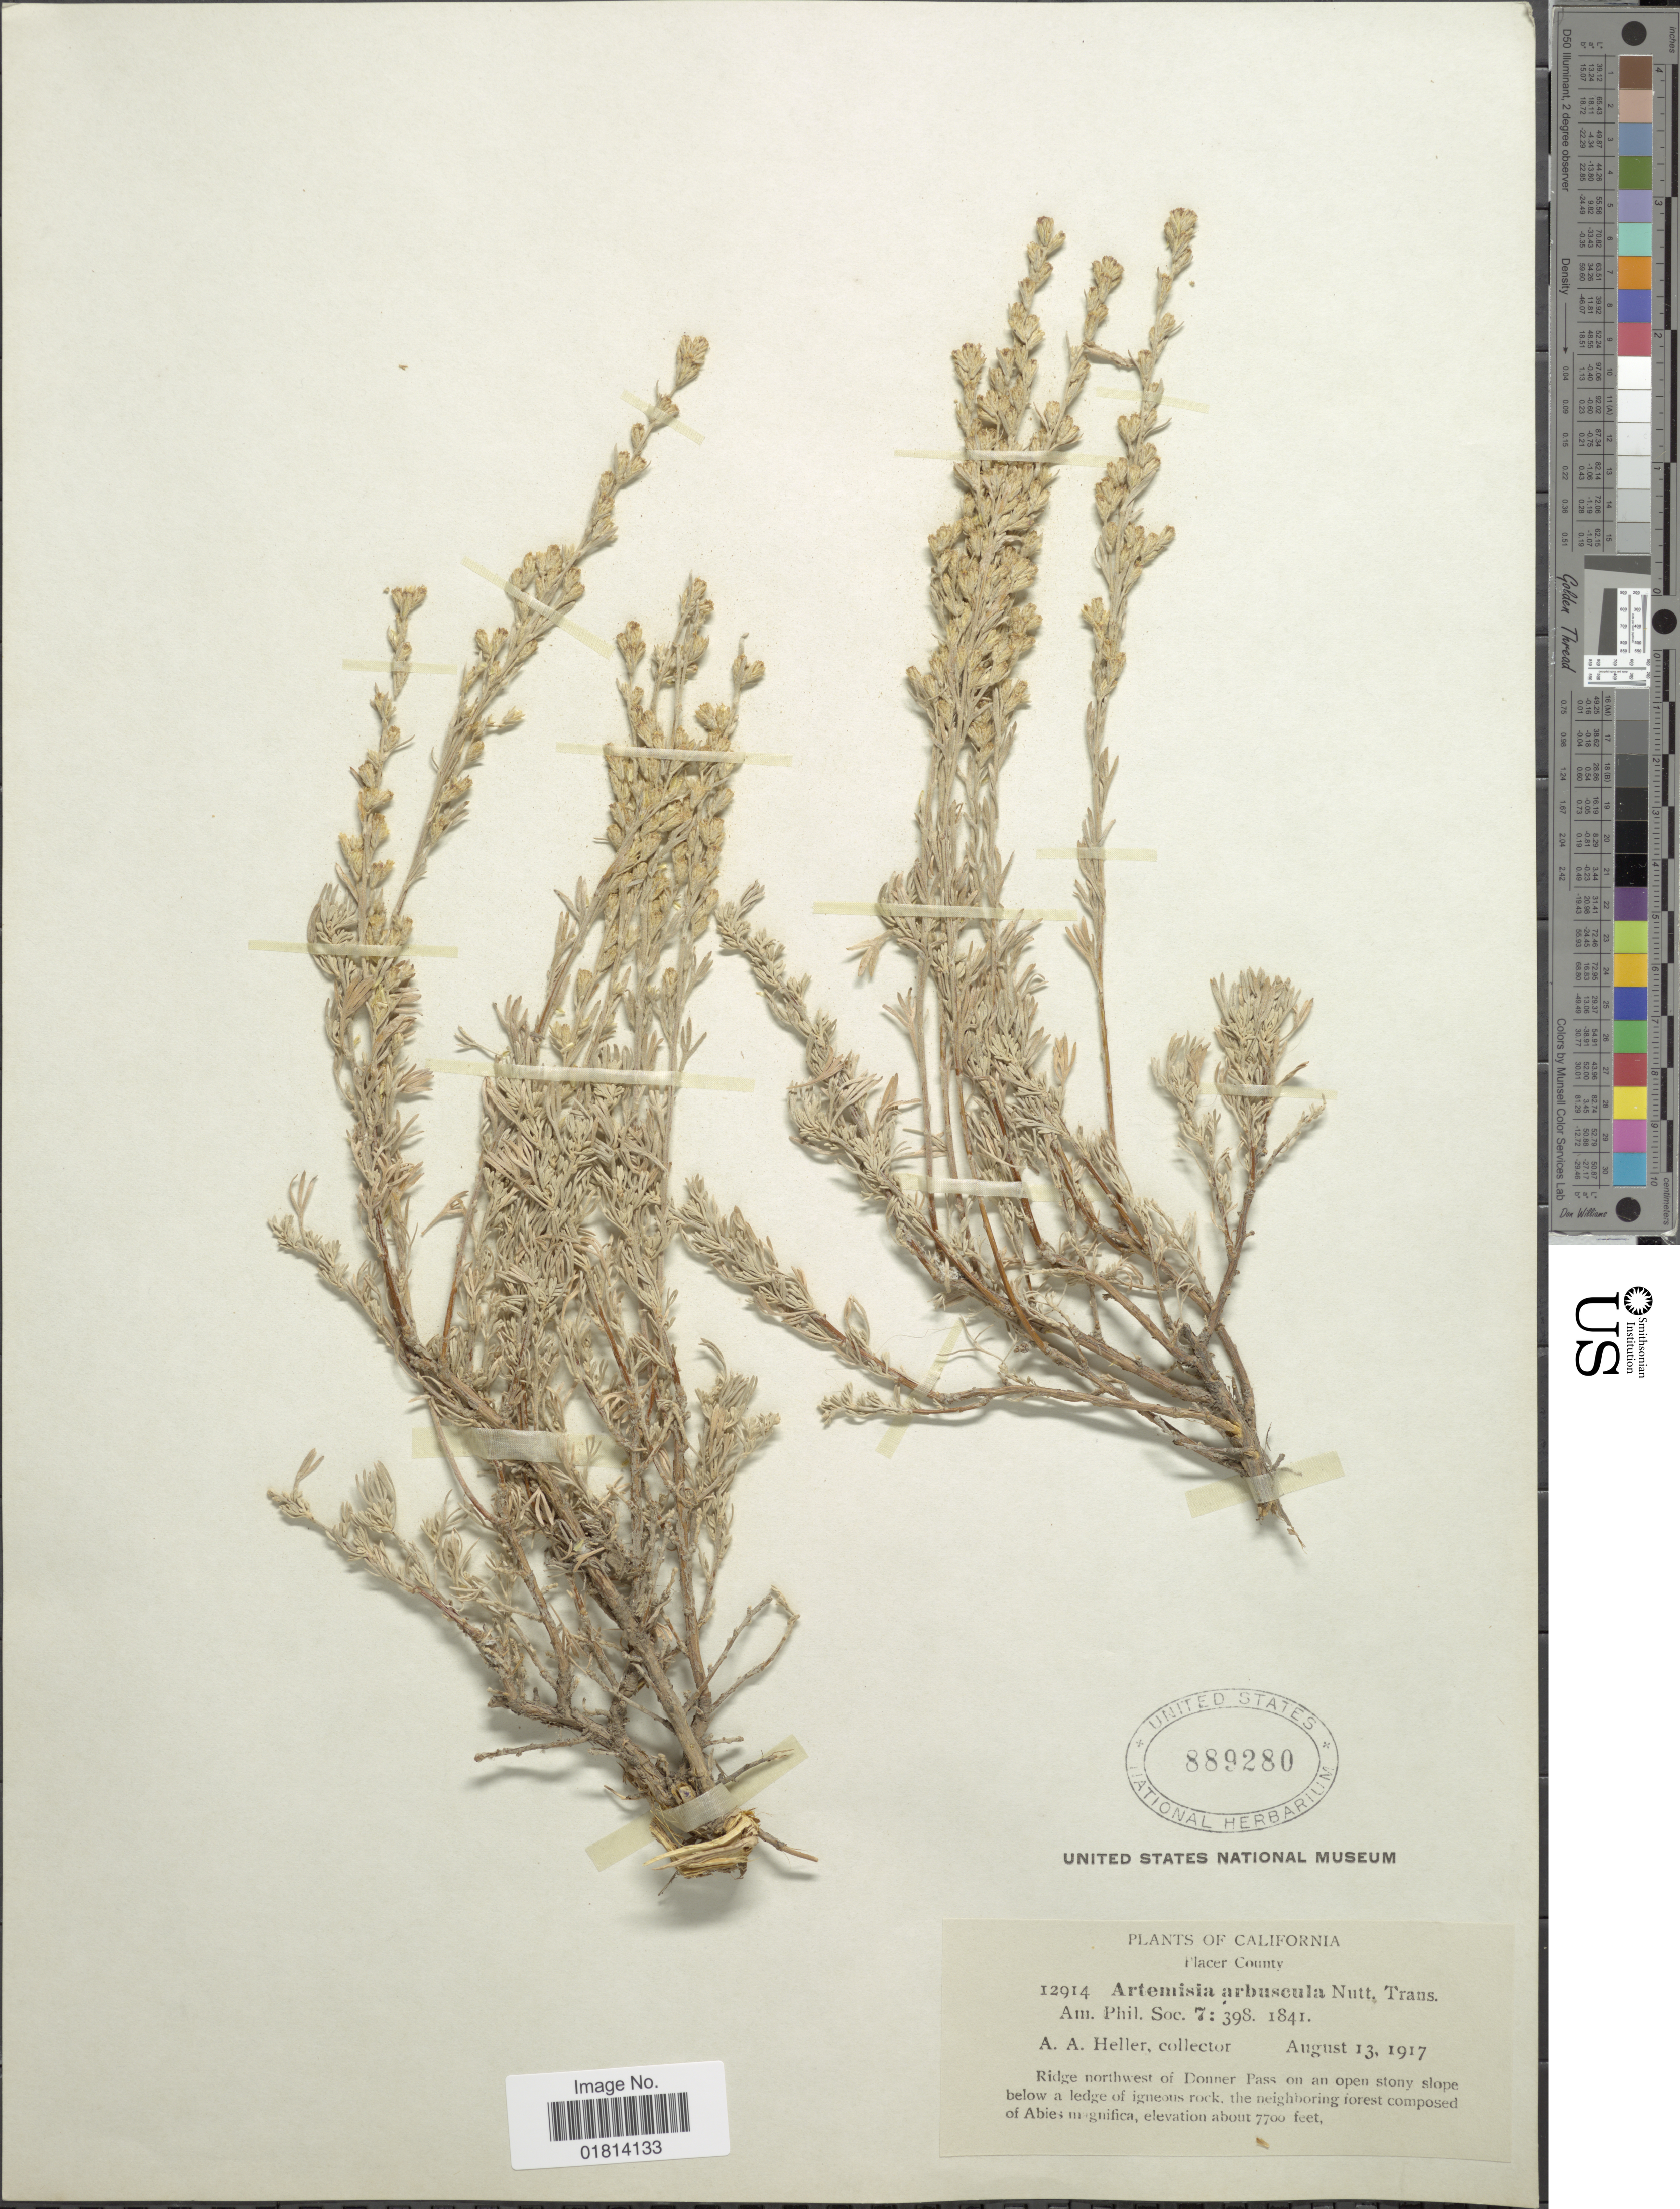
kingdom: Plantae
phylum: Tracheophyta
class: Magnoliopsida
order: Asterales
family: Asteraceae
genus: Artemisia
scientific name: Artemisia arbuscula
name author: Nutt.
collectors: A. A. Heller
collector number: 12914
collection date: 1917-08-13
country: United States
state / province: California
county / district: Placer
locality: Placer County. Ridge northwest of Donner Pass on an open stony slope below a ledge of igneous rock, the neighboring forest composed of Abies magnifica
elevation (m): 2347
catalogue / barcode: US 889280